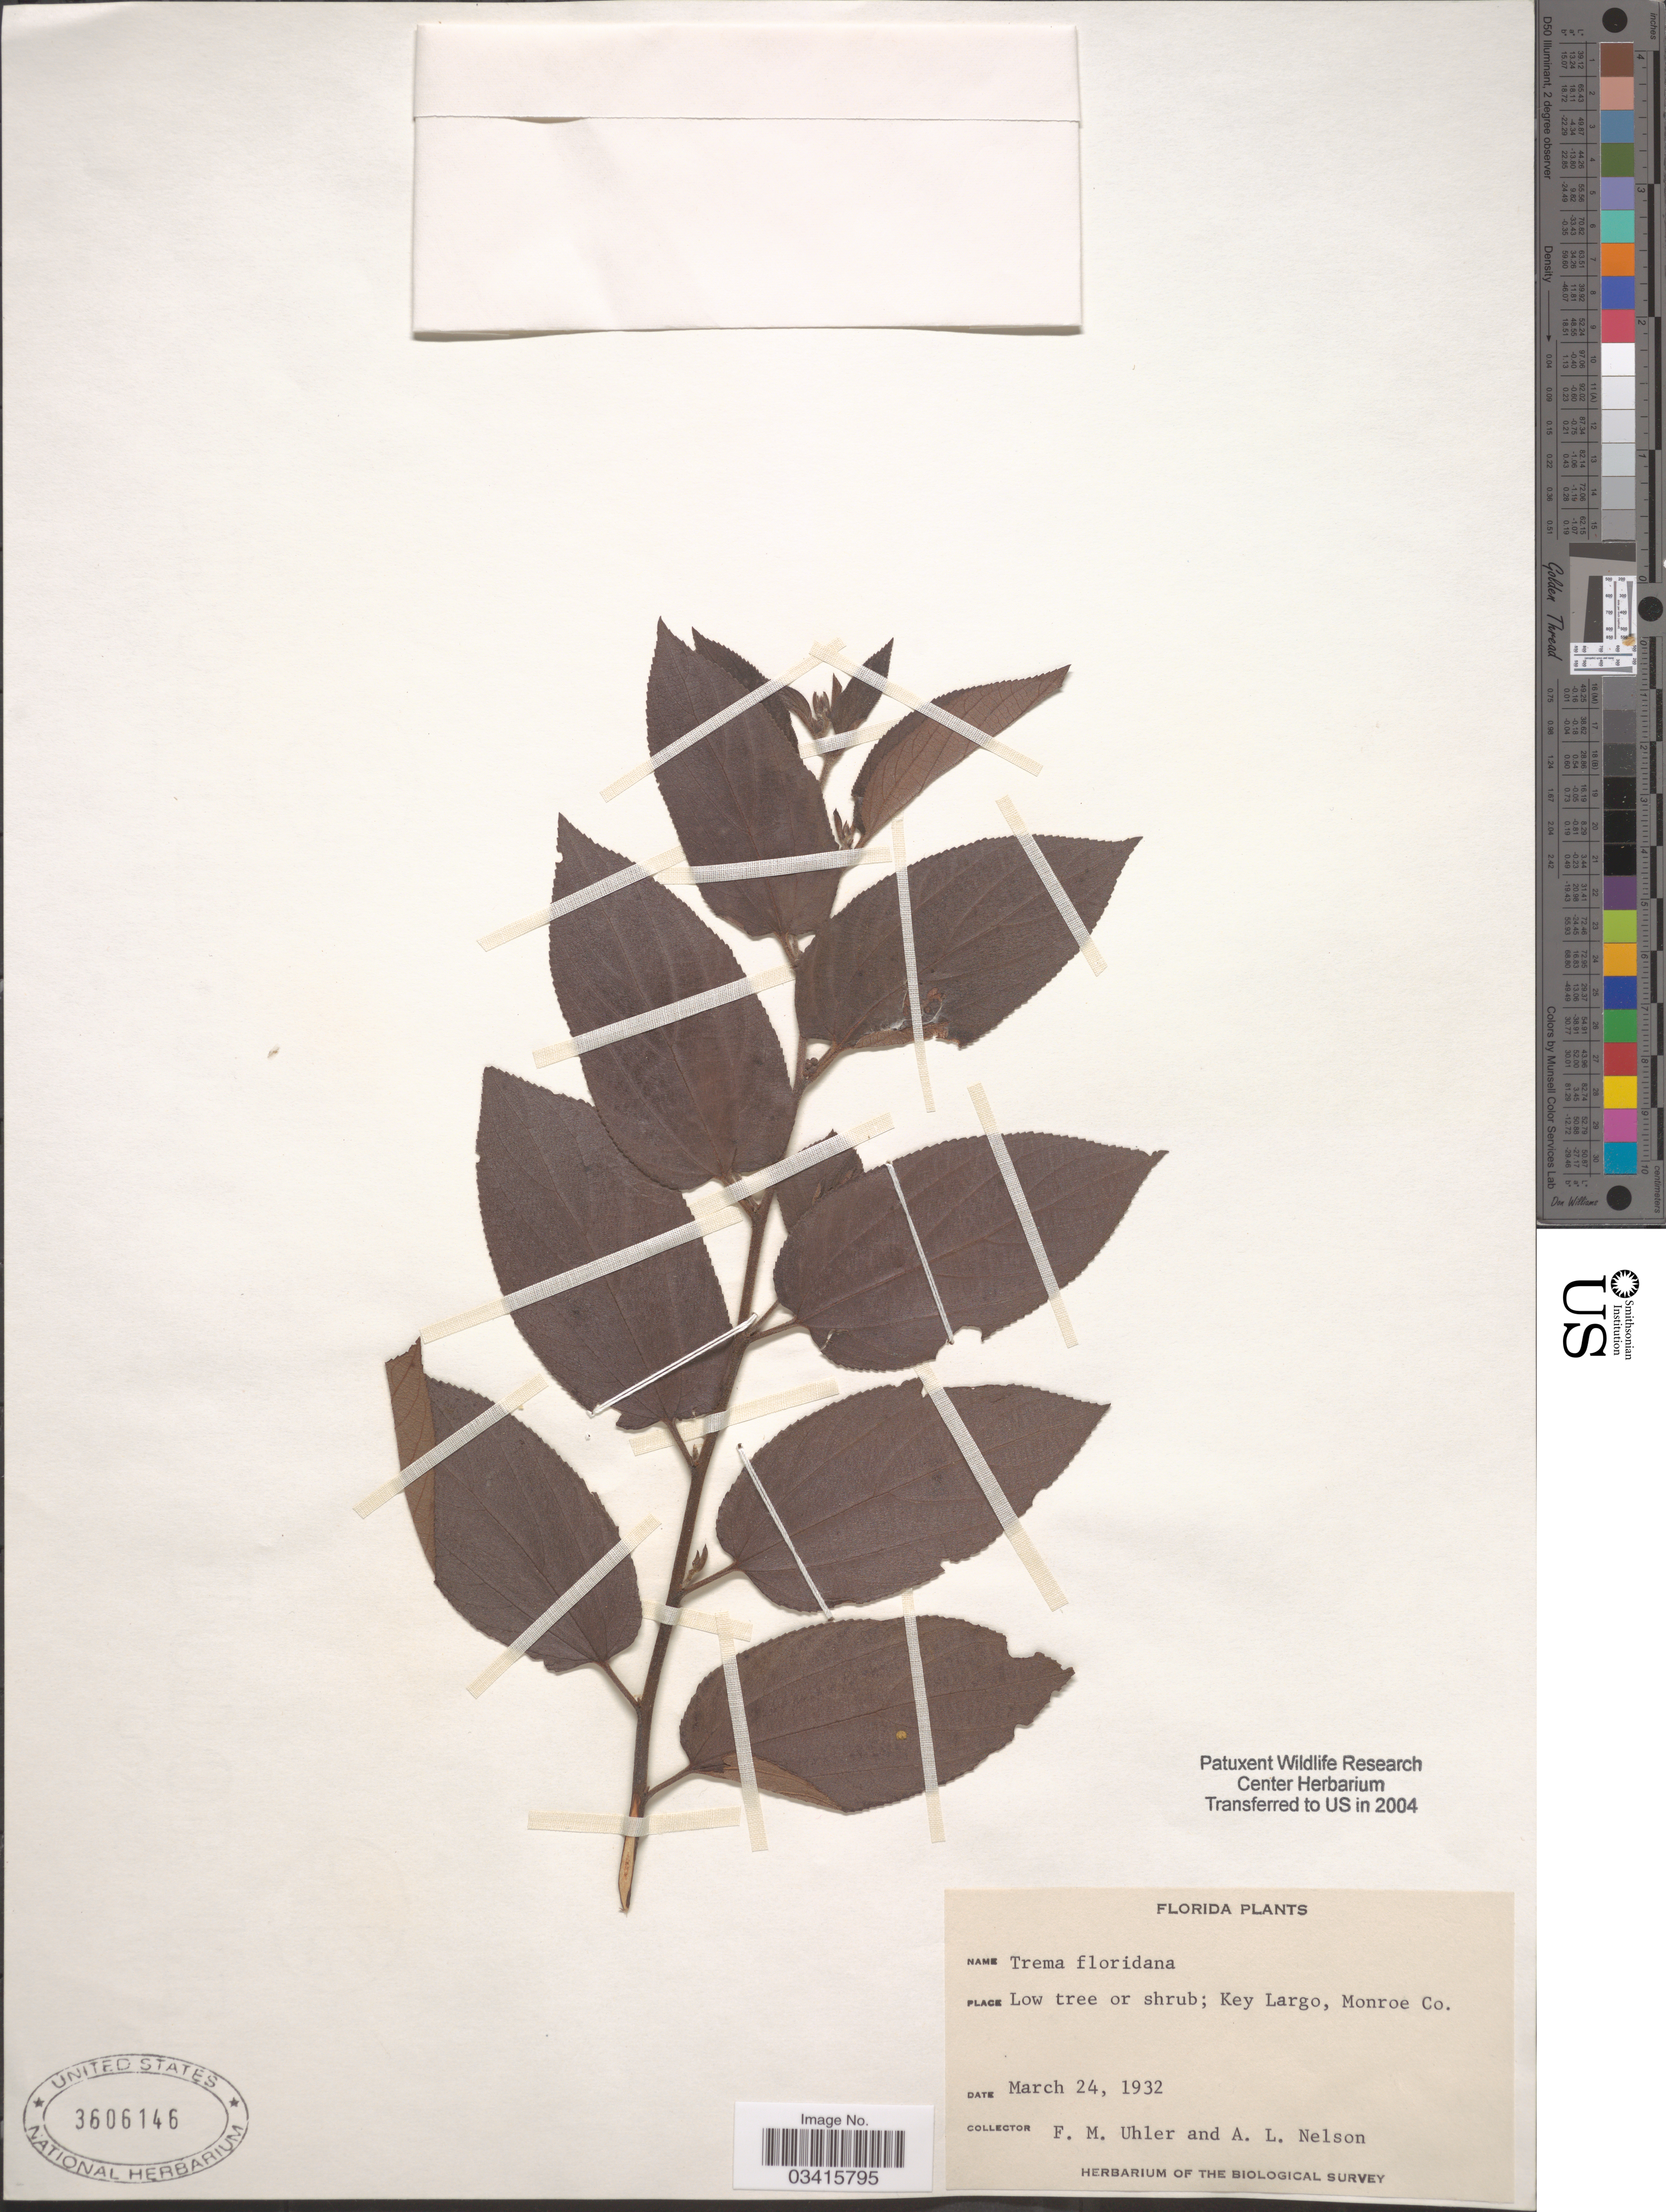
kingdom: Plantae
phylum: Tracheophyta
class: Magnoliopsida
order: Rosales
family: Cannabaceae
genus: Trema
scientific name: Trema floridanum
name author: Britton ex Small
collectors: F. M. Uhler & A. L. Nelson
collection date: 1932-03-24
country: United States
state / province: Florida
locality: Key Largo, Monroe Co.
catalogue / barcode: US 3606146